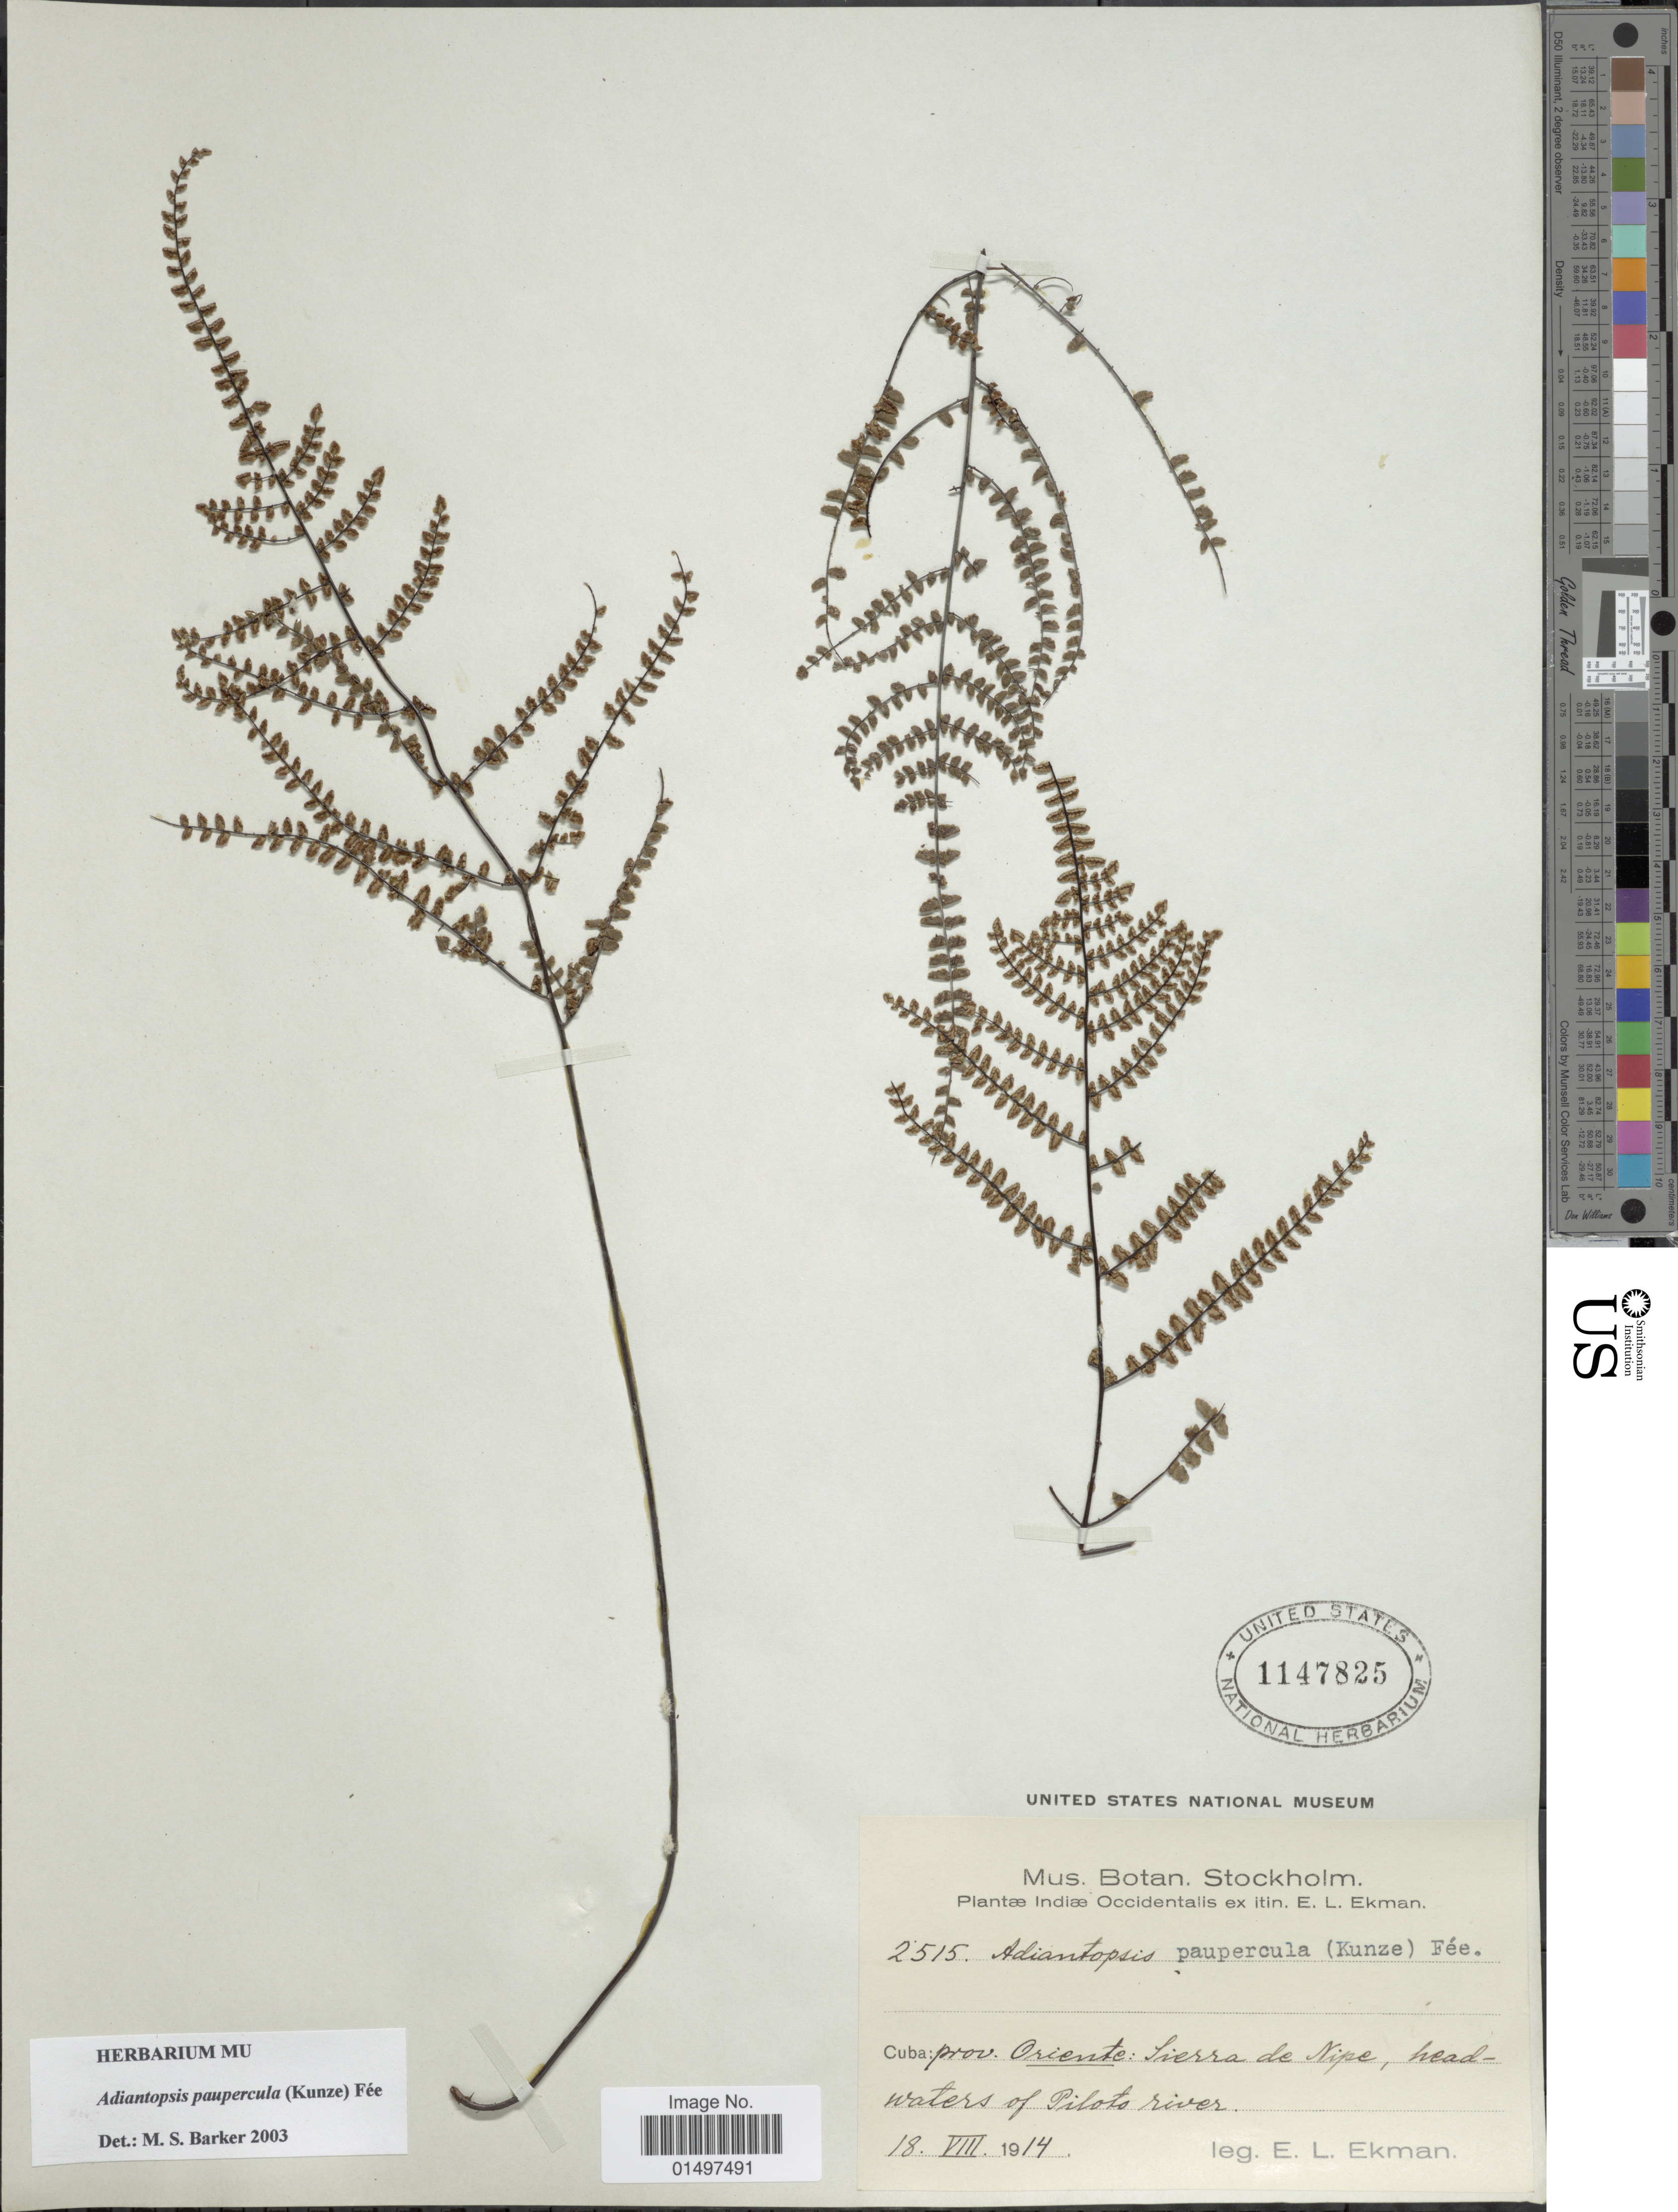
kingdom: Plantae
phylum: Tracheophyta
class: Polypodiopsida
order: Polypodiales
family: Pteridaceae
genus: Adiantopsis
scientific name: Adiantopsis paupercula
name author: (Kunze) Fée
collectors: E. L. Ekman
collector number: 2515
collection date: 1914-08-18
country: Cuba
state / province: Oriente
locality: Prov. Oriente: Sierra de Nipe, headwaters of Piloto river.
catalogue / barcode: US 1147825